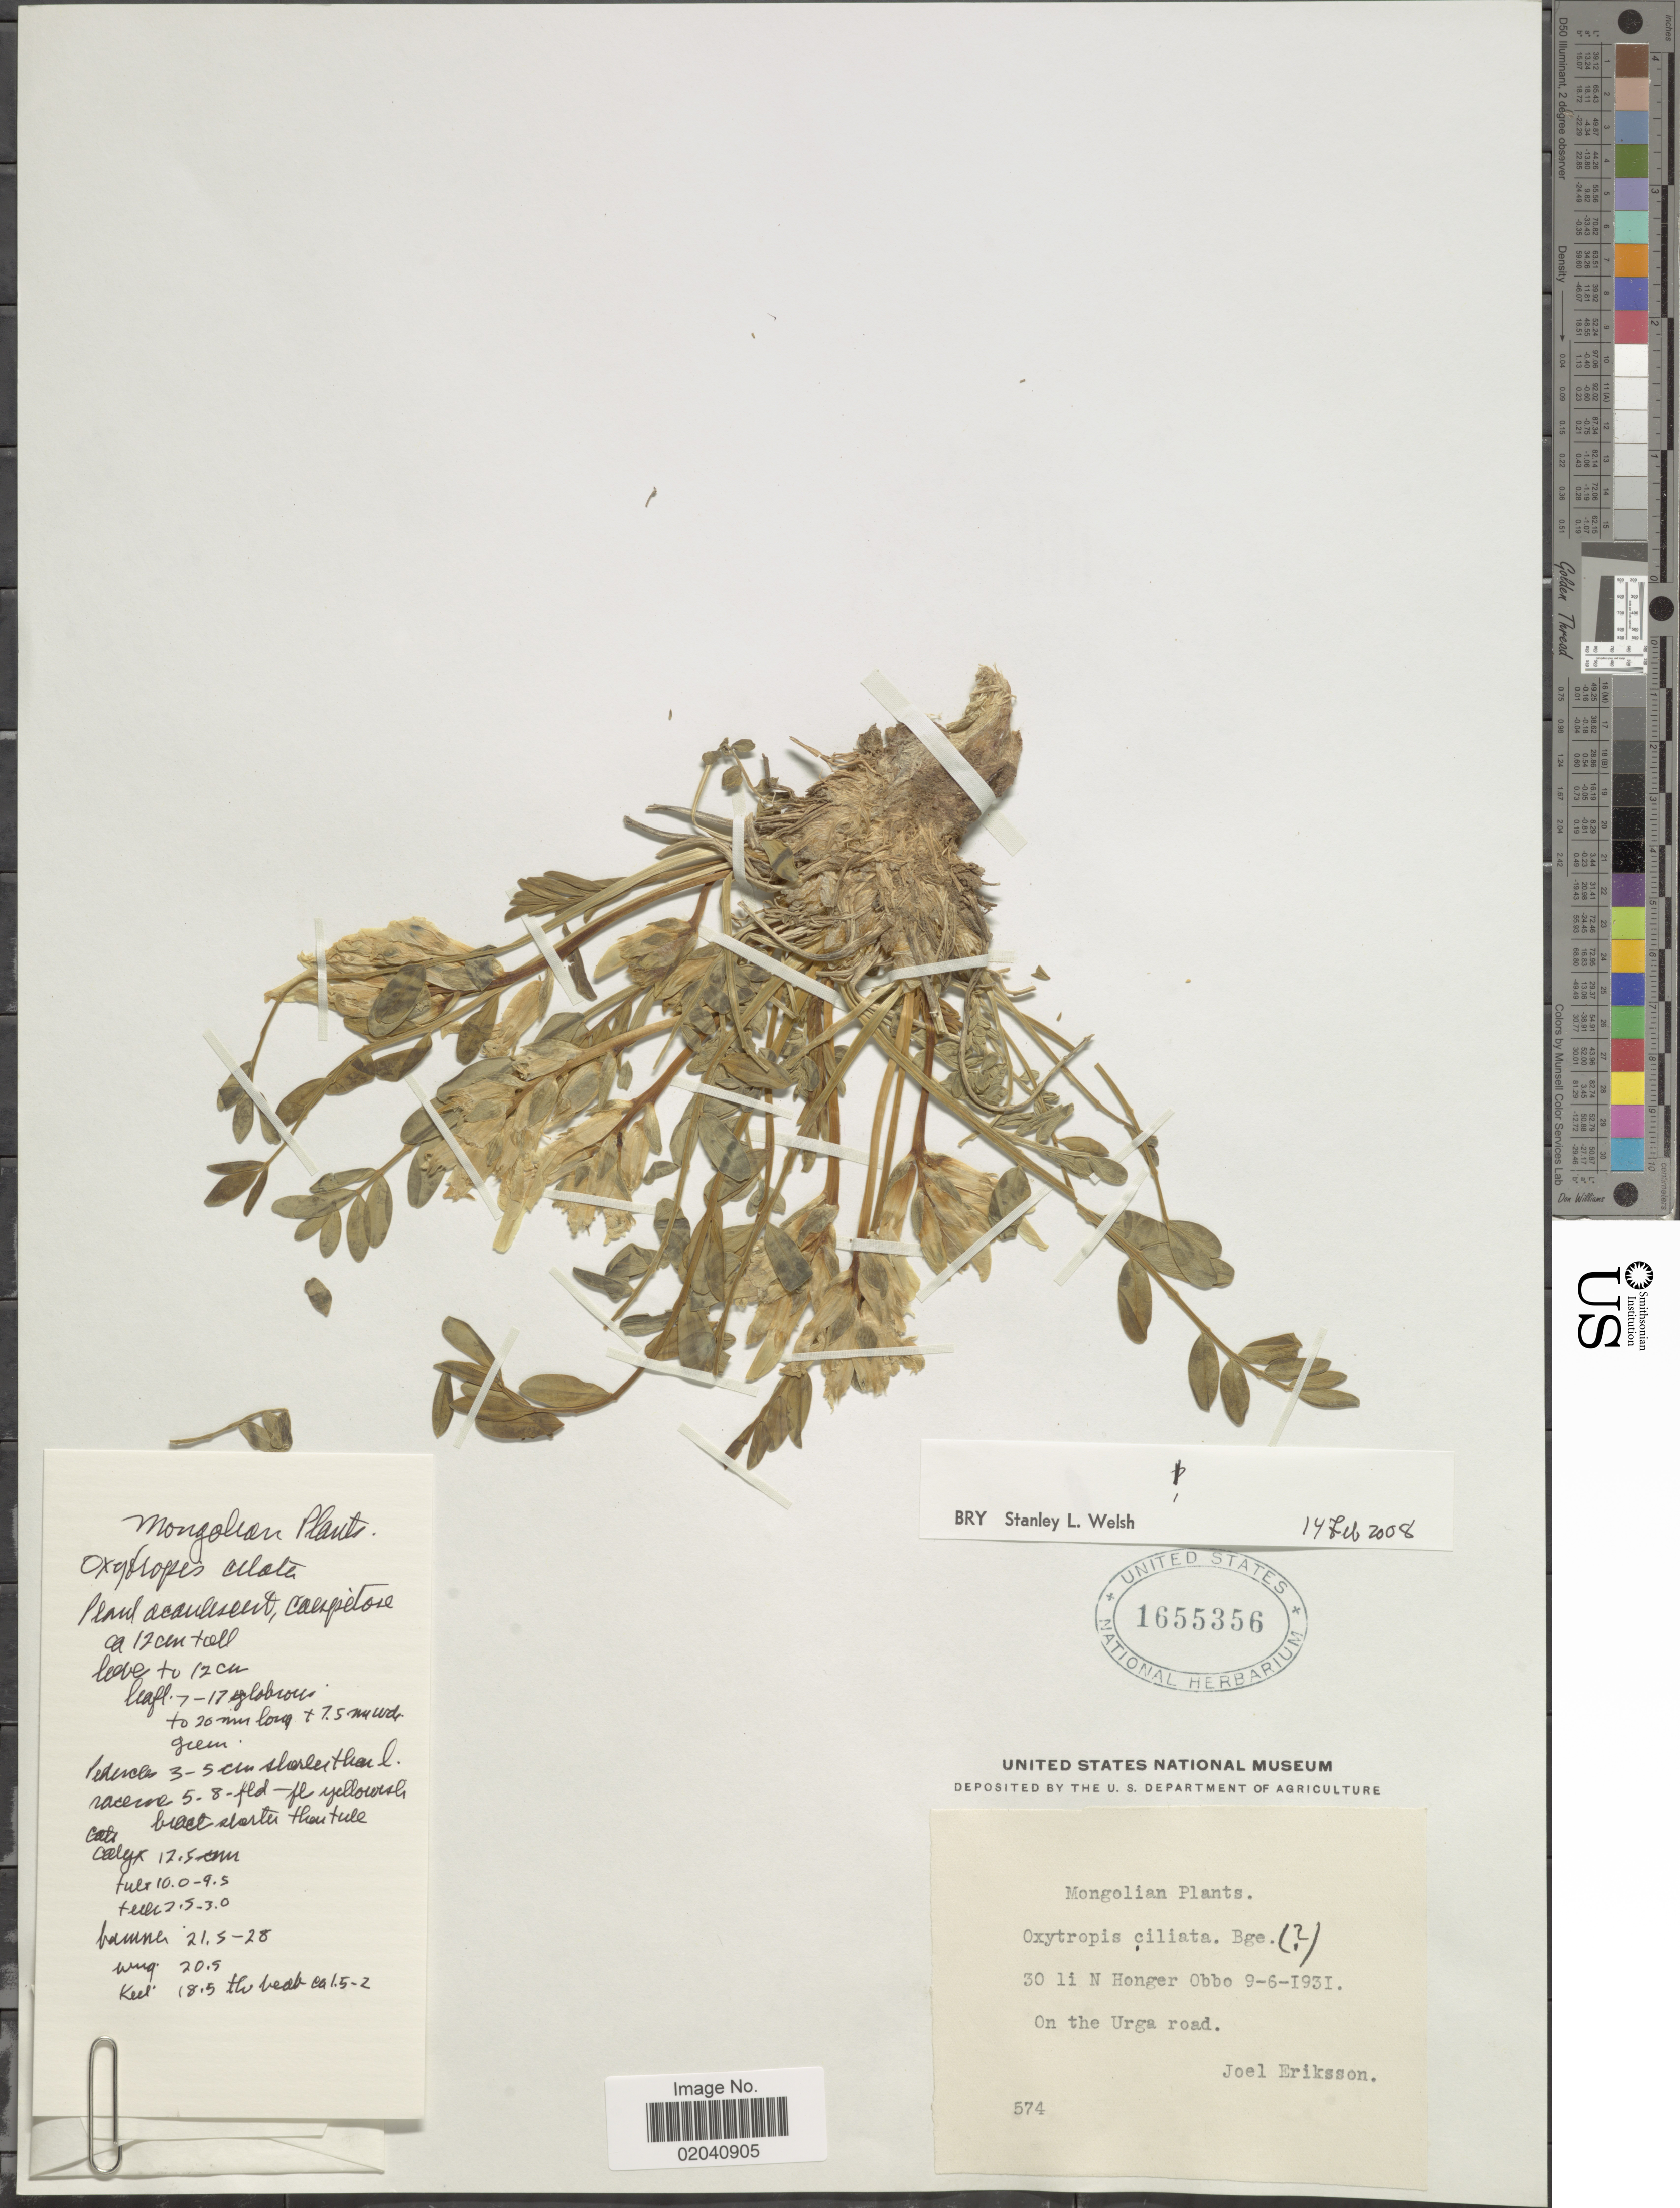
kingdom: Plantae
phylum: Tracheophyta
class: Magnoliopsida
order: Fabales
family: Fabaceae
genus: Oxytropis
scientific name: Oxytropis ciliata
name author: Turcz.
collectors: J. Erikson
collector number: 574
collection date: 1931-06-09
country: China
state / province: Nei Monggol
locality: Mongolia, 30 li N Honger Obbo, on the urga road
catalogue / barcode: US 1655356